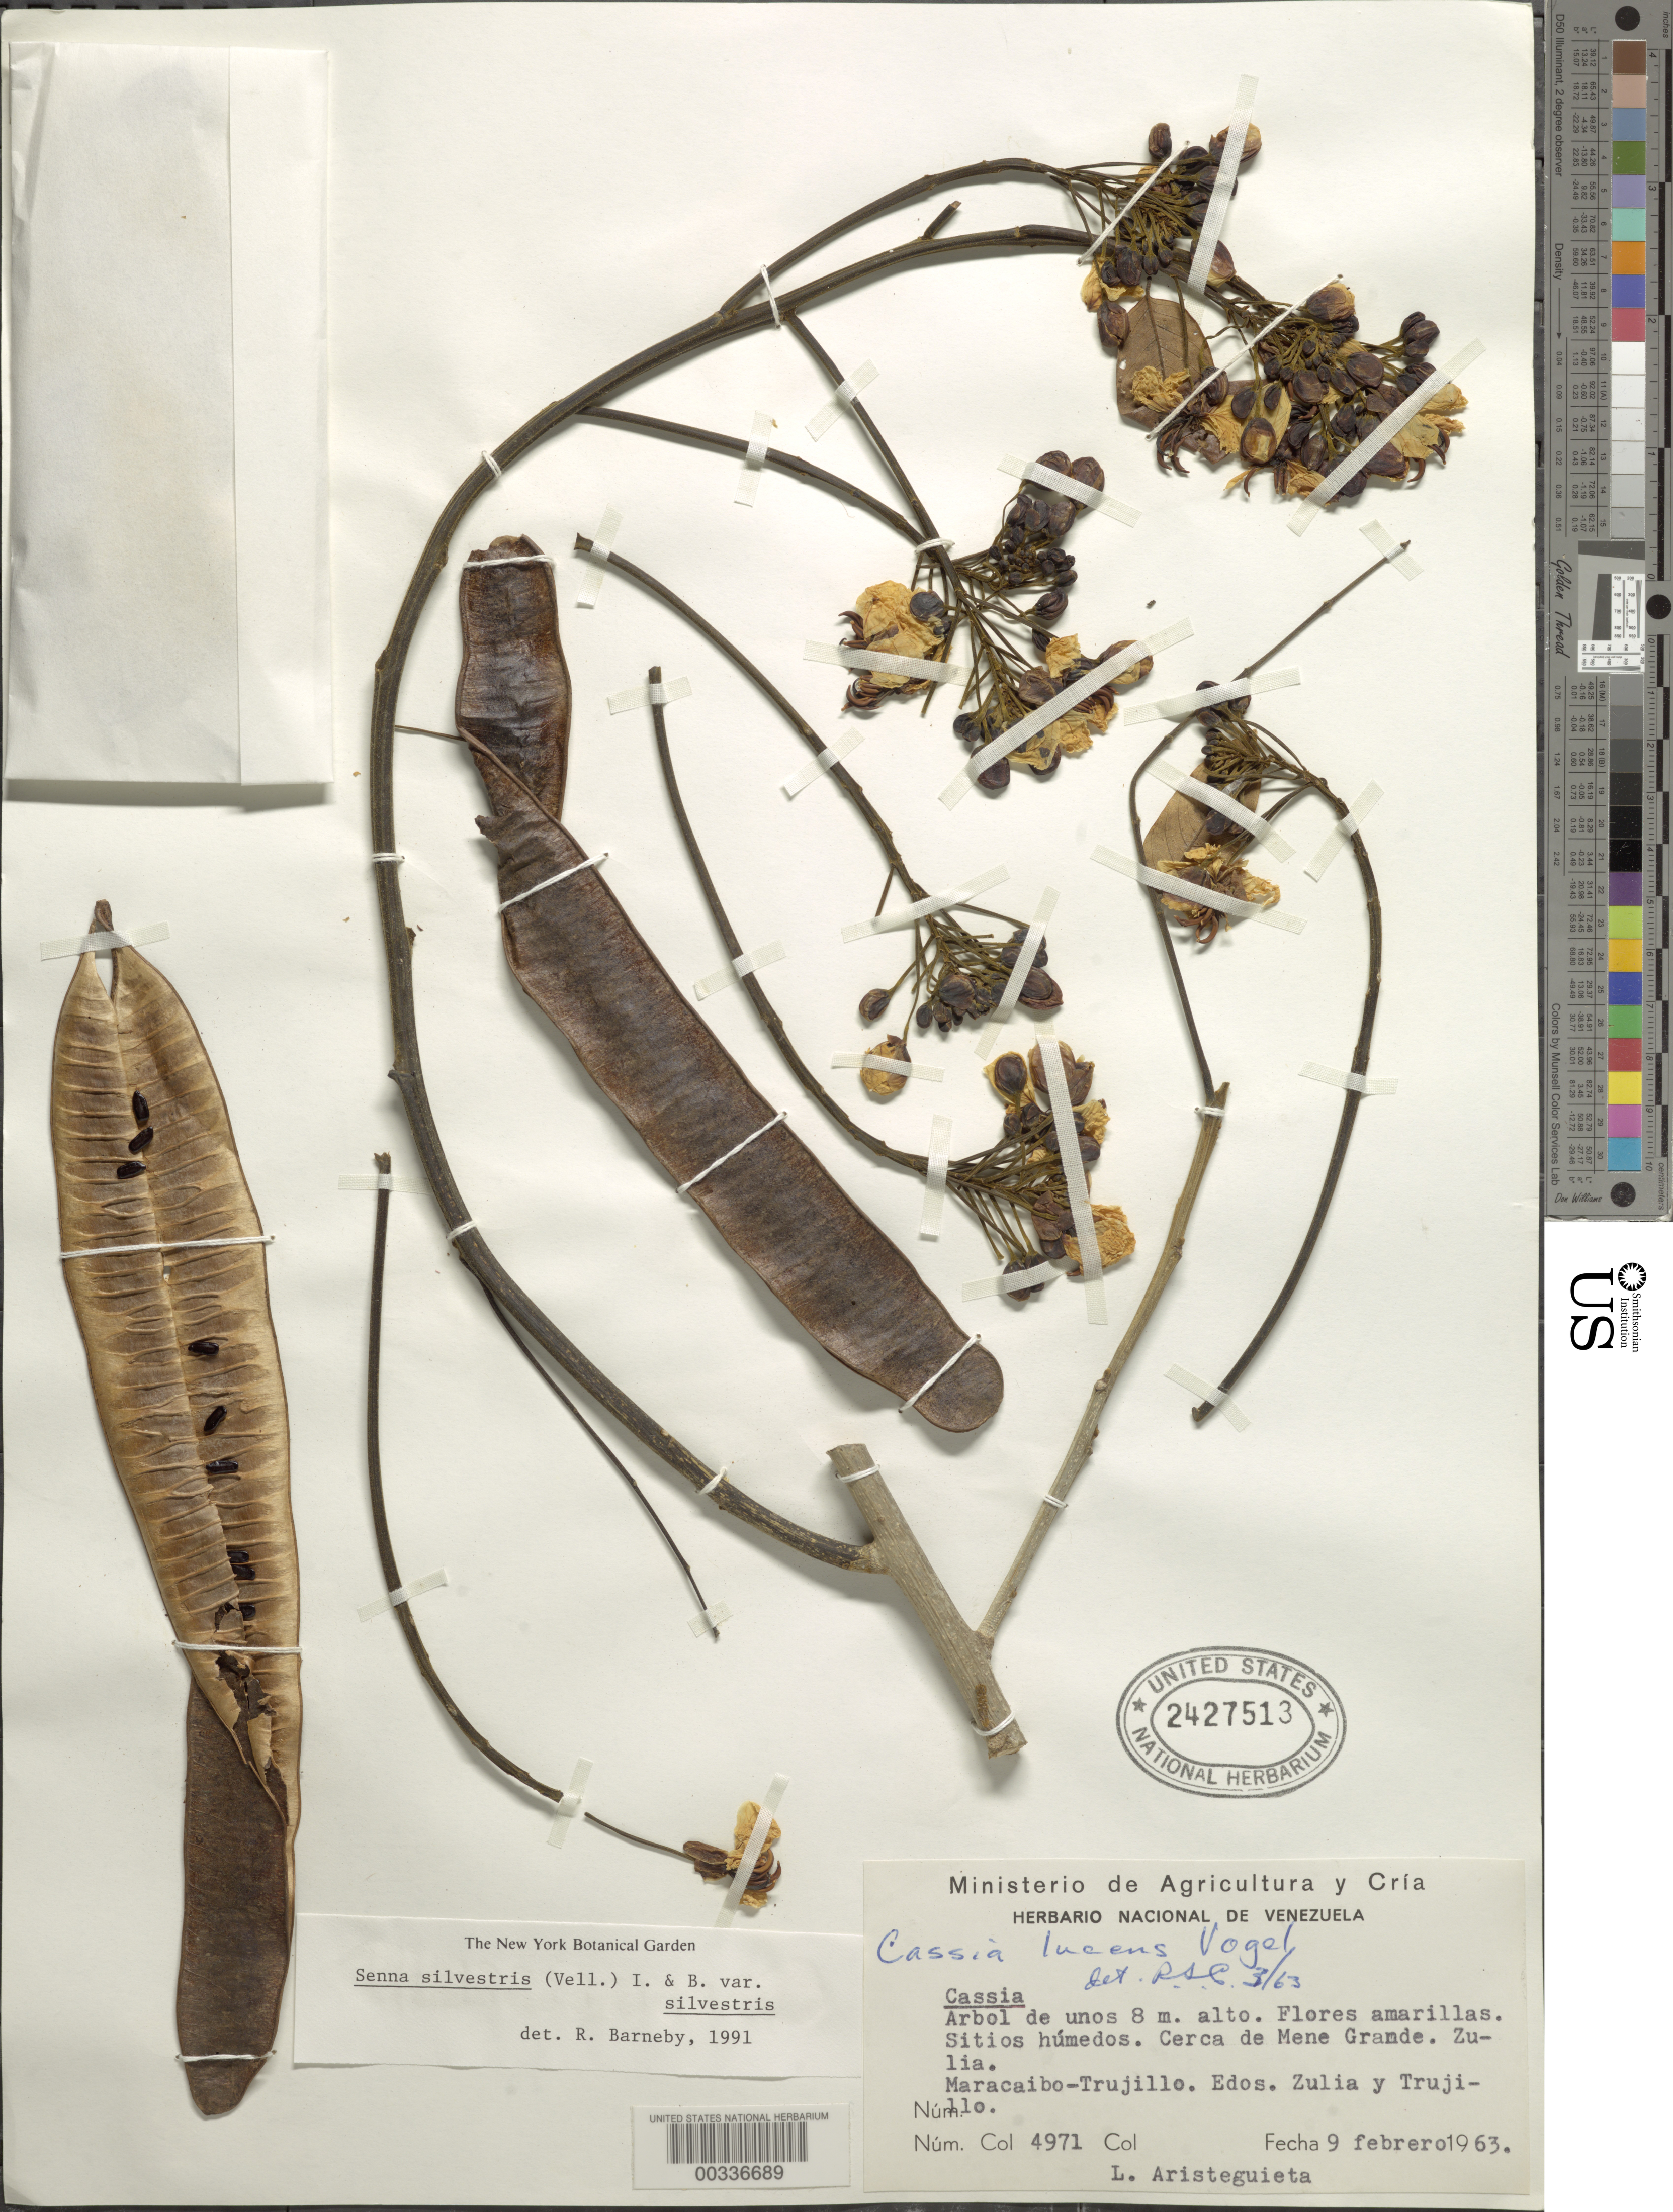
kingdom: Plantae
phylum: Tracheophyta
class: Magnoliopsida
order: Fabales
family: Fabaceae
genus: Senna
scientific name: Senna silvestris var. silvestris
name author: (Vell.) H.S. Irwin & Barneby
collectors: L. Aristeguieta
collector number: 4971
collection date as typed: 09 Feb 1963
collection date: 1963-02-09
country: Venezuela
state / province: Trujillo / Zulia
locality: Ca mene grande; maracaibo-trujillo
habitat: Humid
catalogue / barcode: US 2427513